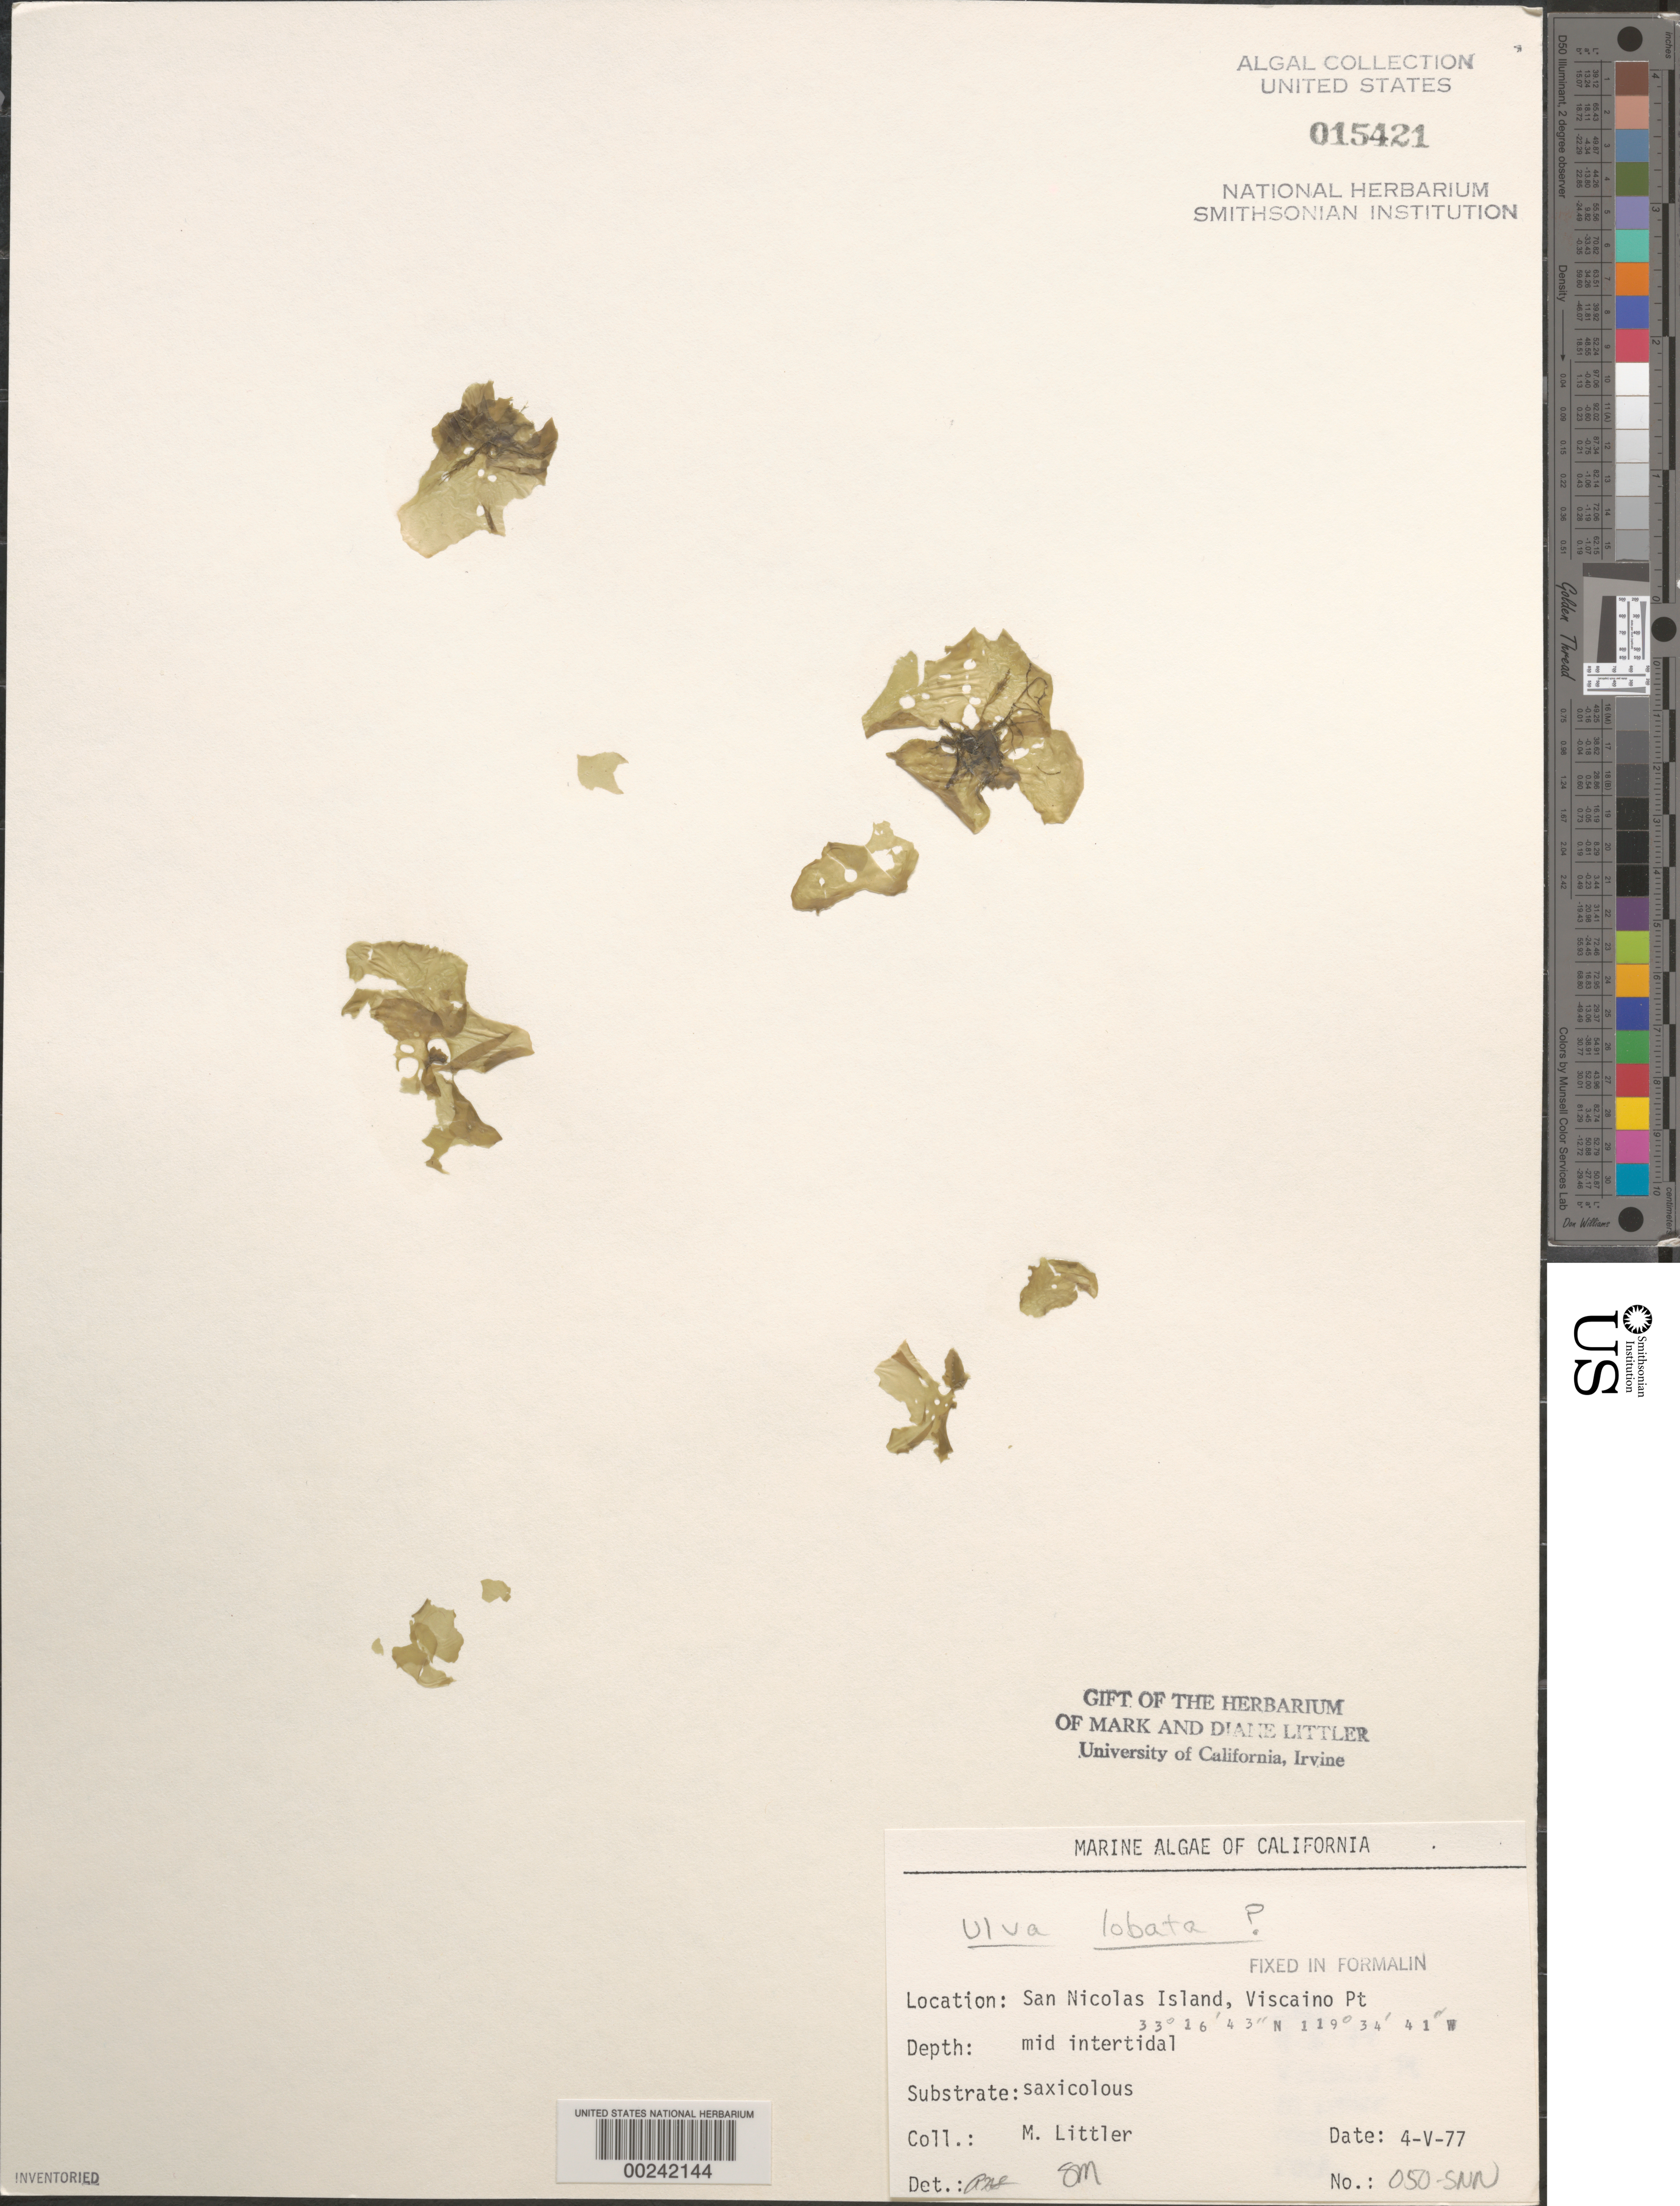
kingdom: Plantae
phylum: Chlorophyta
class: Ulvophyceae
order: Ulvales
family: Ulvaceae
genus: Ulva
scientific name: Ulva lactuca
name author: L.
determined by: Algae name updating Project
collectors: M. M. Littler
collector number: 050-SNN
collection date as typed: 04 May 1977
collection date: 1977-05-04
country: United States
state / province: California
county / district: Ventura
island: San Nicolas Island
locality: Viscaino Point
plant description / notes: BLM-SOCALBIGHT Rocky Intertidal Survey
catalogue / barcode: US 15421